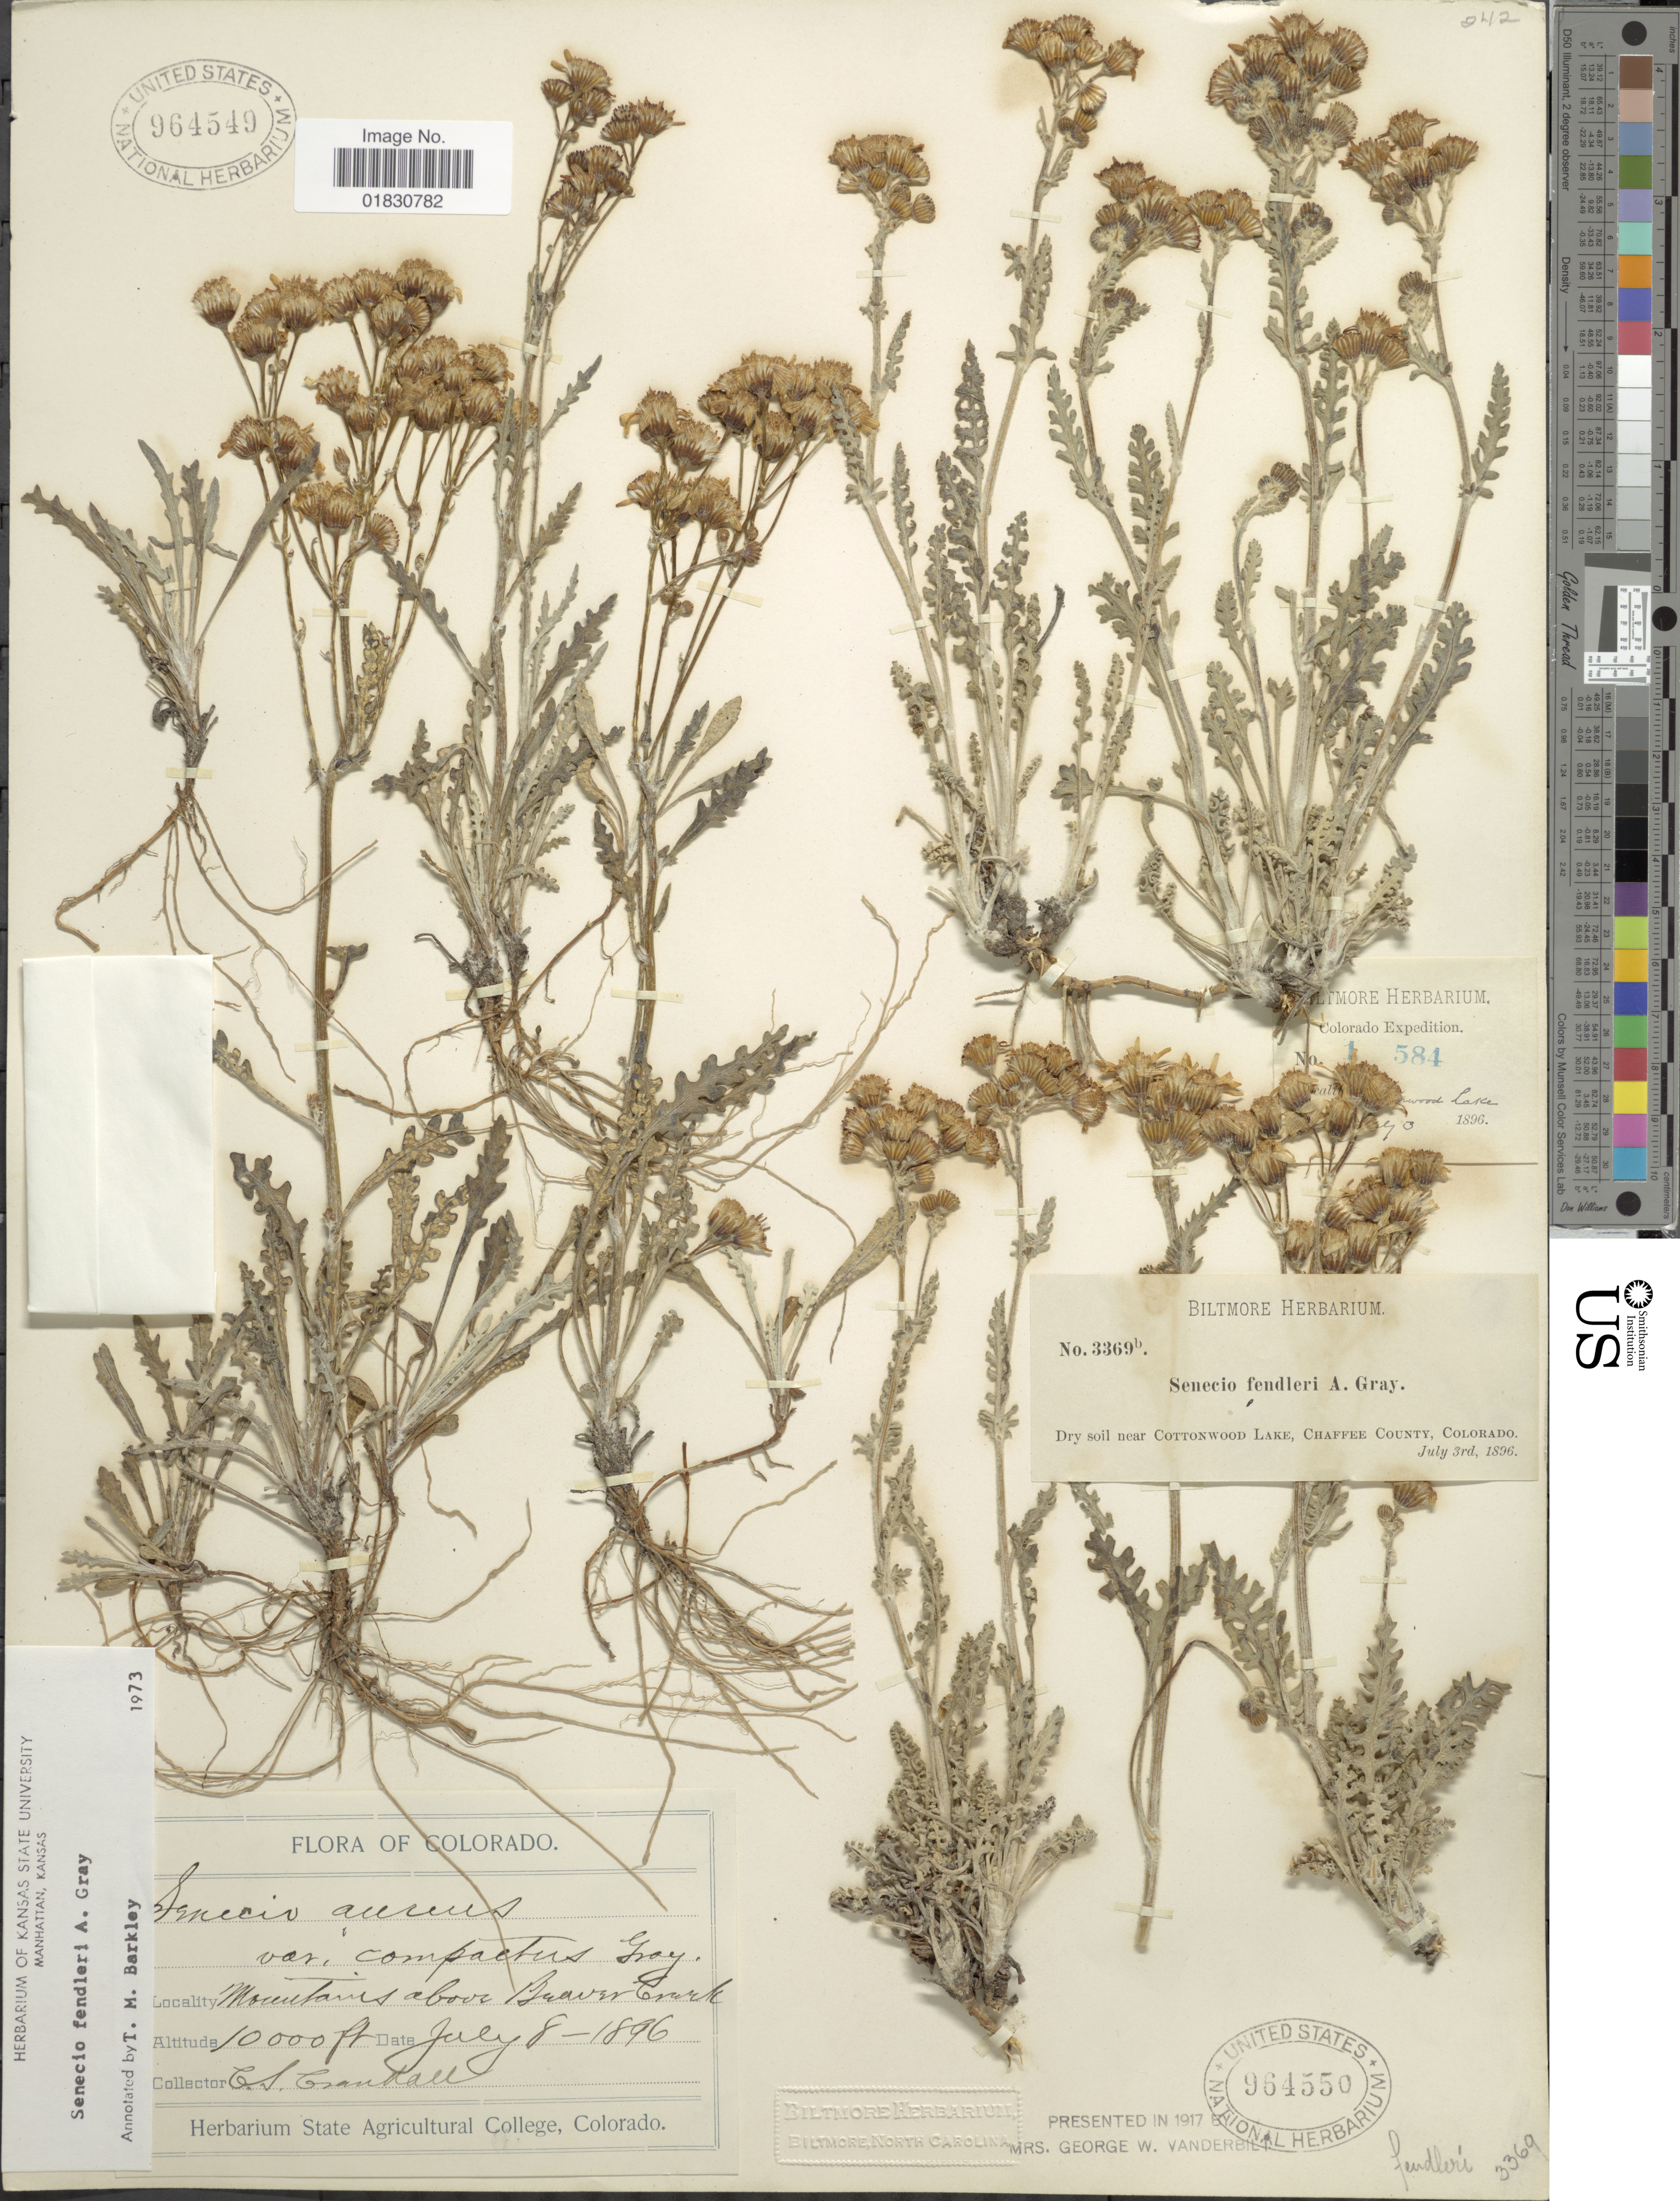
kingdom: Plantae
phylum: Tracheophyta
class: Magnoliopsida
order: Asterales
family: Asteraceae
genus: Packera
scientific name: Packera fendleri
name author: (A. Gray) W.A. Weber & Á. Löve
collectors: C. Crandall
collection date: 1896-07-08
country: United States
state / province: Colorado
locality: Mountains above Beaver Creek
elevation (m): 3048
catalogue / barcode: US 964550